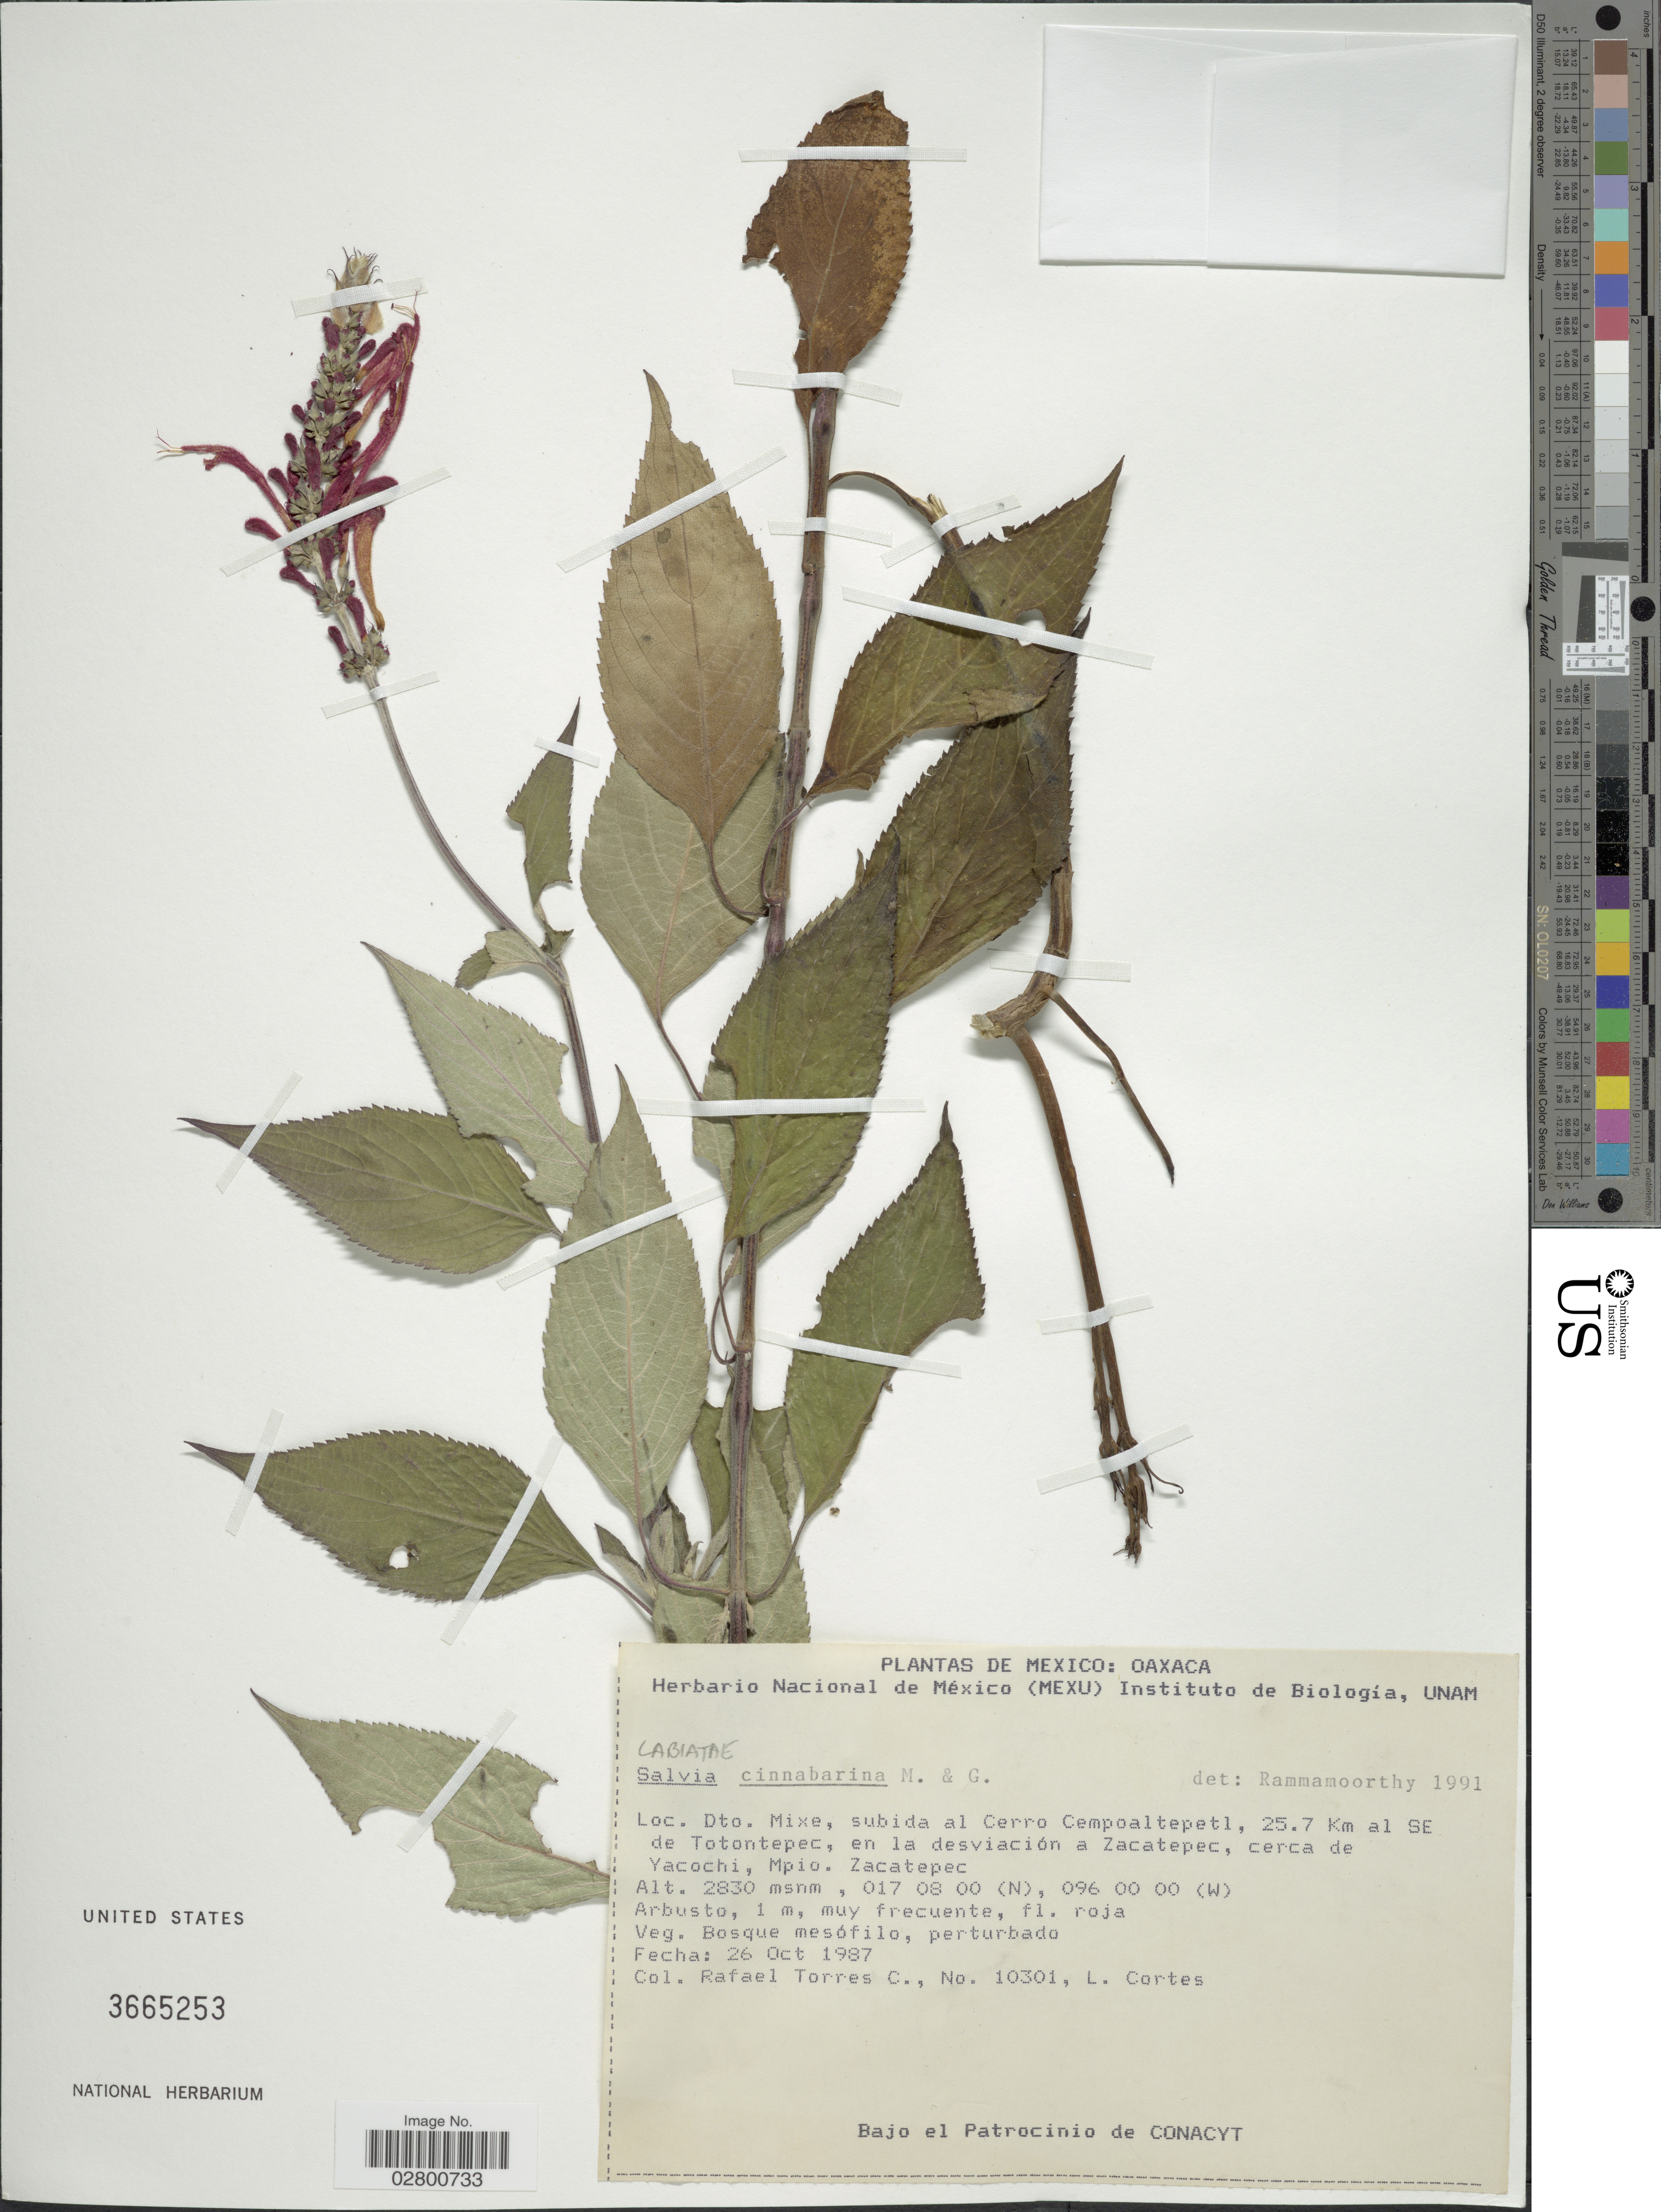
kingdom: Plantae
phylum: Tracheophyta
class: Magnoliopsida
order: Lamiales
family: Lamiaceae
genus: Salvia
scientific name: Salvia cinnabarina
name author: M. Martens & Galeotti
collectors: R. Torres C. & L. Cortes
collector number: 10301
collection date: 1987-10-26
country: Mexico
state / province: Oaxaca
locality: Dto. Mixe, subida al Cerro Cempoaltepetl, 25.7 km al SE de Totontepec, en la desviación a Zacatepec, cerca de Yacochi, Mpio. Zacatepec.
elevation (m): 2830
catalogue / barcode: US 3665253